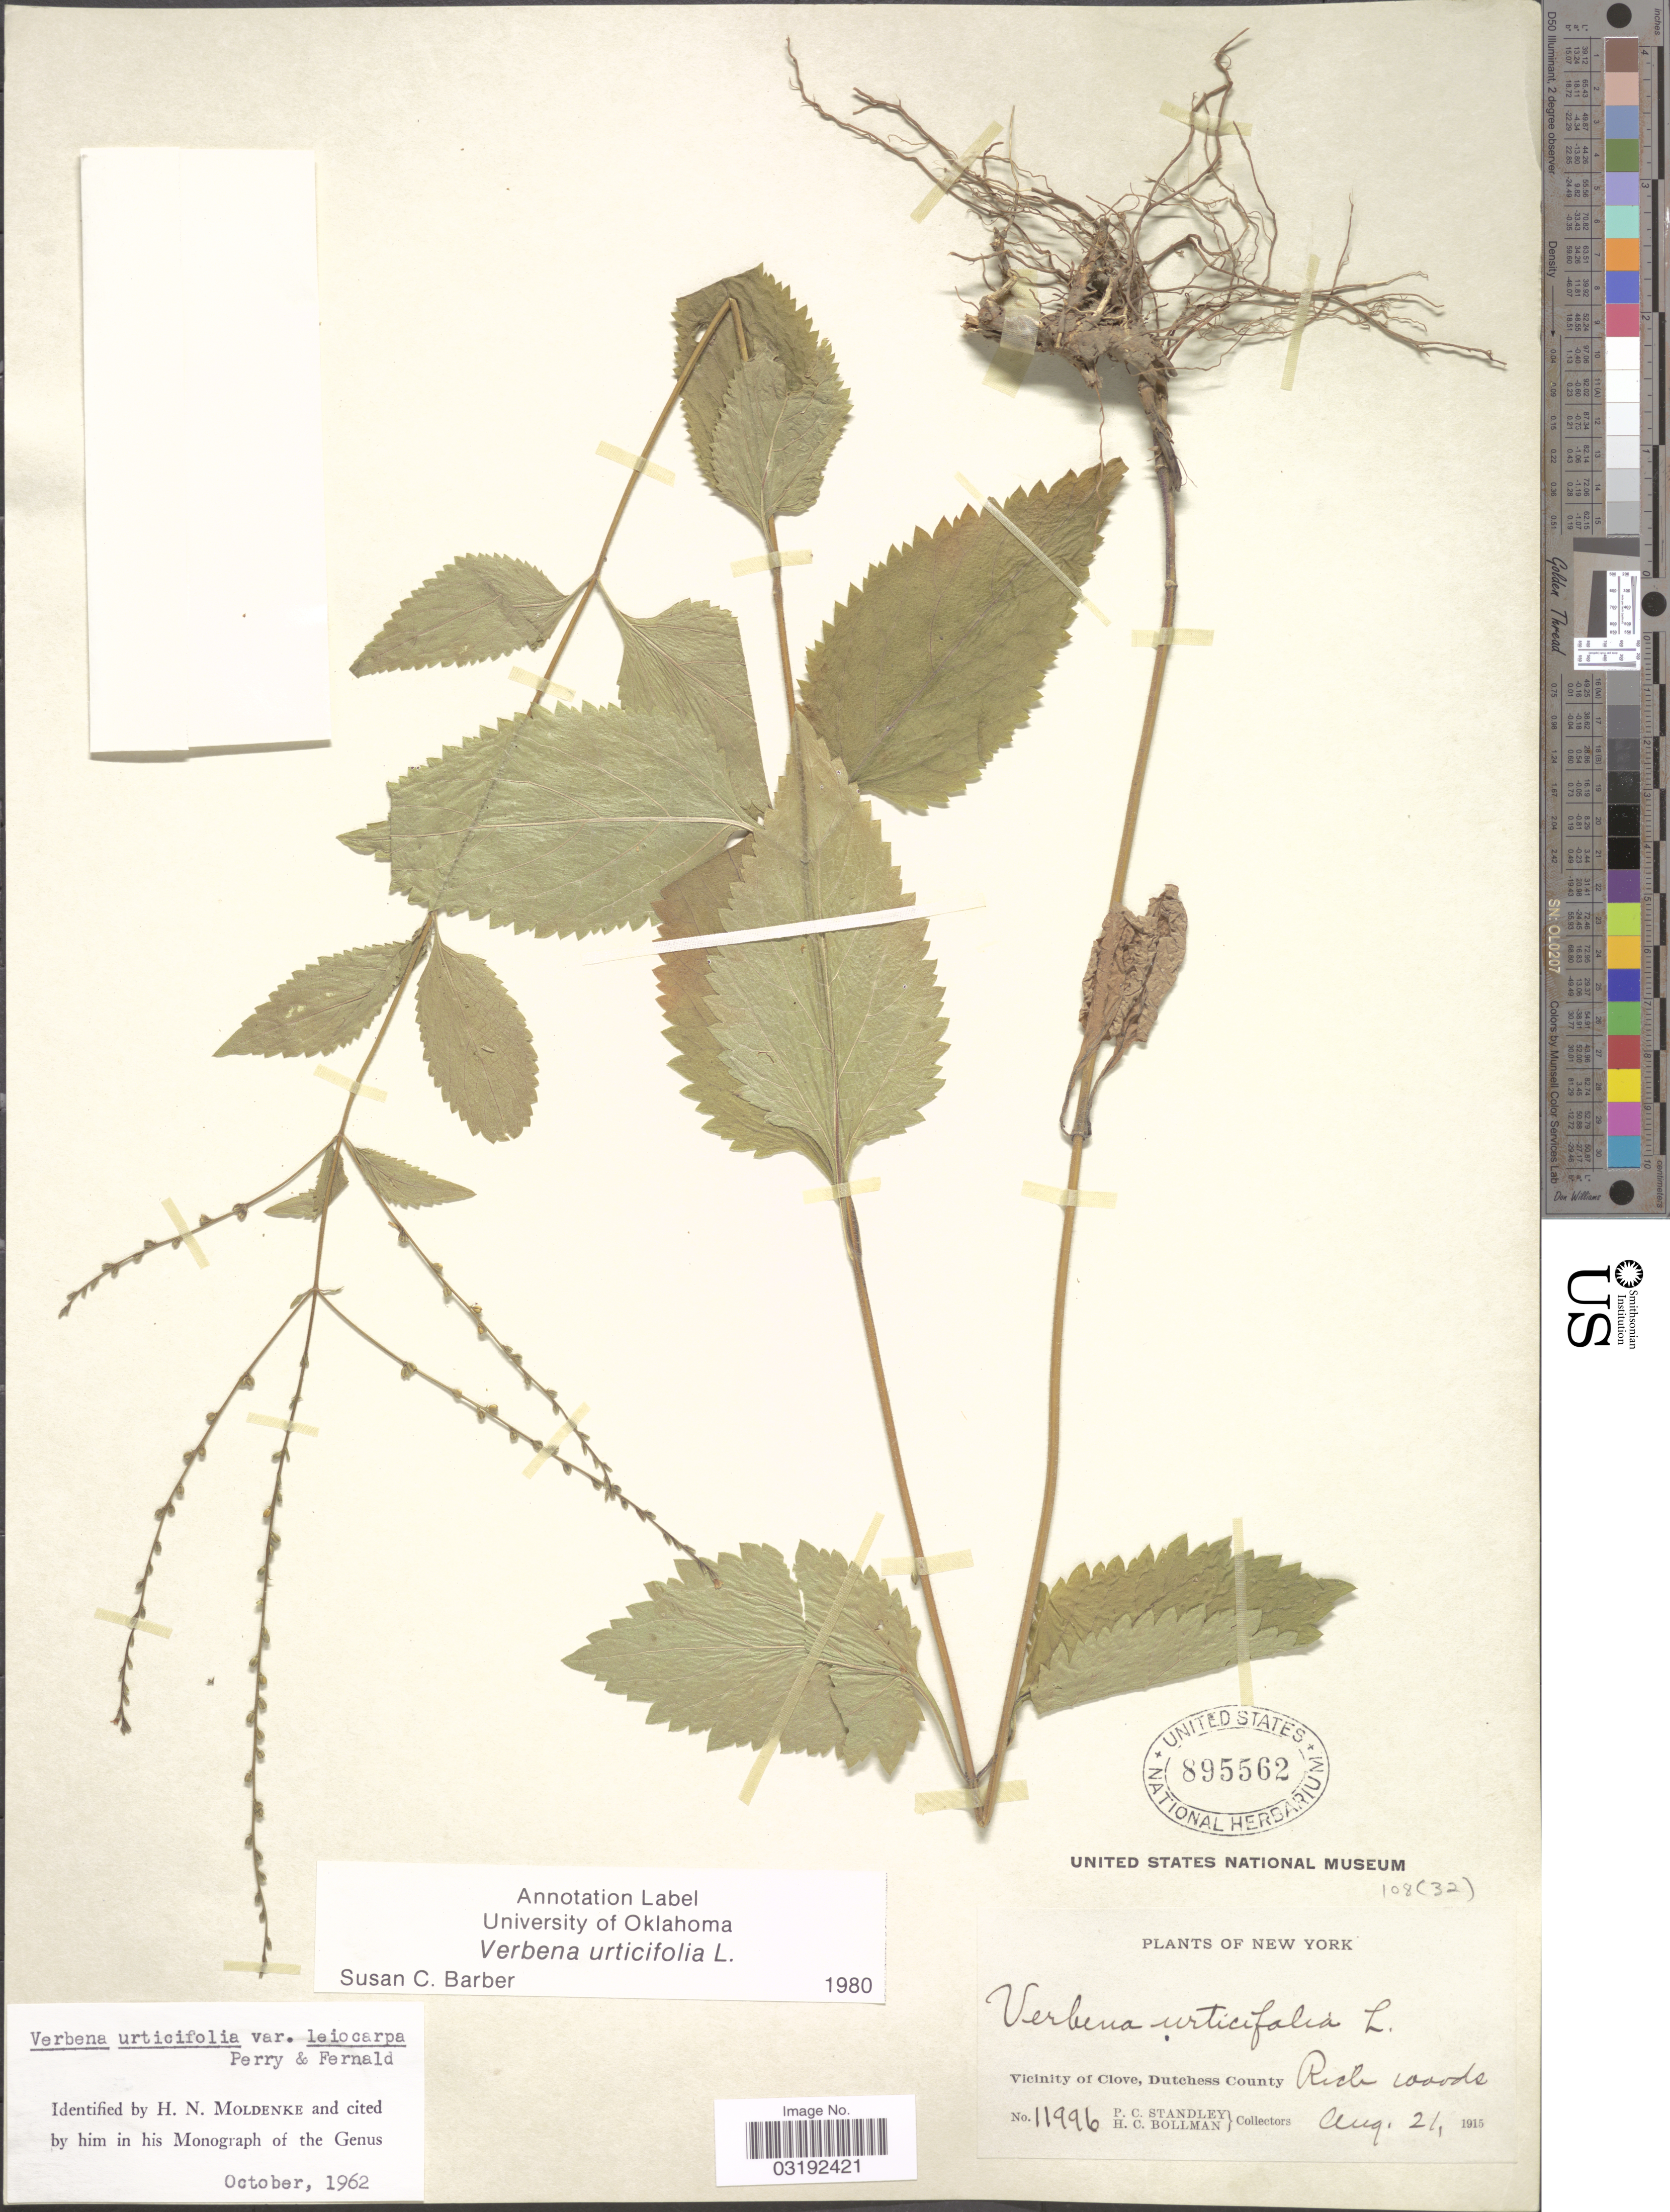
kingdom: Plantae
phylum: Tracheophyta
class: Magnoliopsida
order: Lamiales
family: Verbenaceae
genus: Verbena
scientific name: Verbena urticifolia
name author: L.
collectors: P. C. Standley & H. C. Bollman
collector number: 11996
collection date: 1915-08-21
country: United States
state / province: New York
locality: Vicinity of Clove, Dutchess County, Rich woods.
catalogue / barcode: US 895562